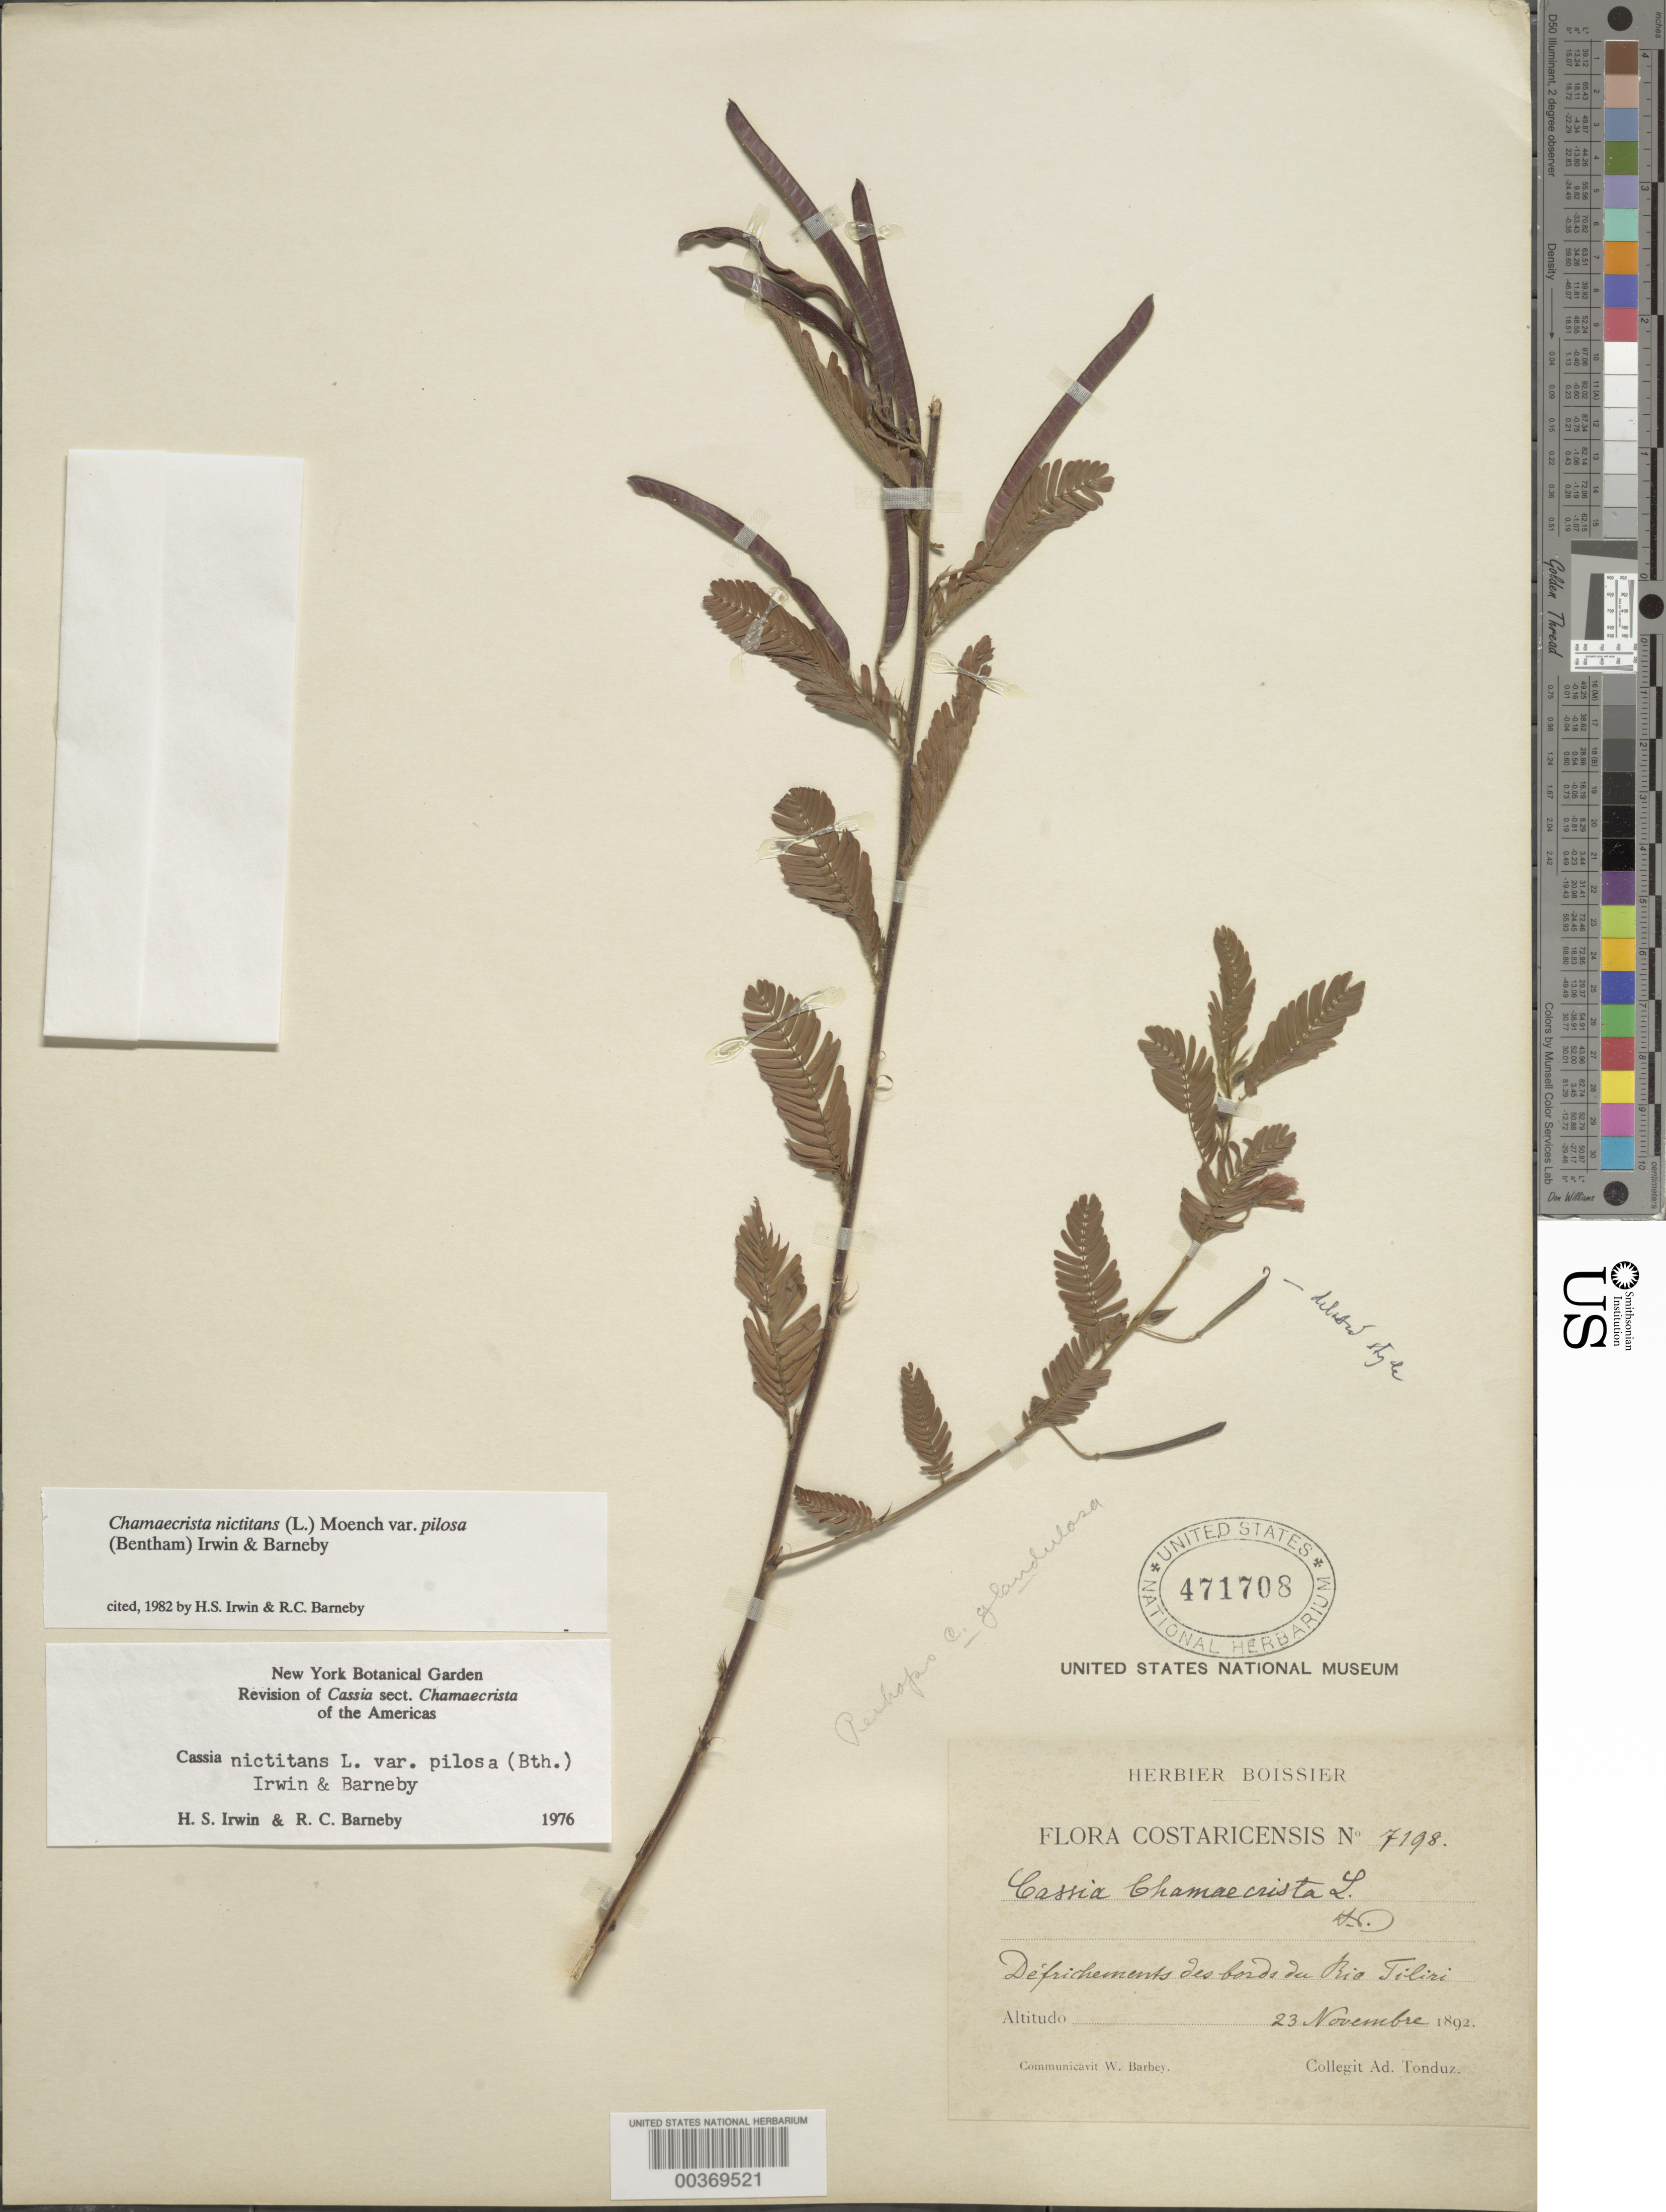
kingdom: Plantae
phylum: Tracheophyta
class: Magnoliopsida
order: Fabales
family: Fabaceae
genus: Chamaecrista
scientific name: Chamaecrista nictitans var. pilosa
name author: (Benth.) H.S. Irwin & Barneby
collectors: A. Tonduz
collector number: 7198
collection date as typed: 23 Nov 1892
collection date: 1892-11-23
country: Costa Rica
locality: Bords du Rio Tiliri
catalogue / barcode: US 471708